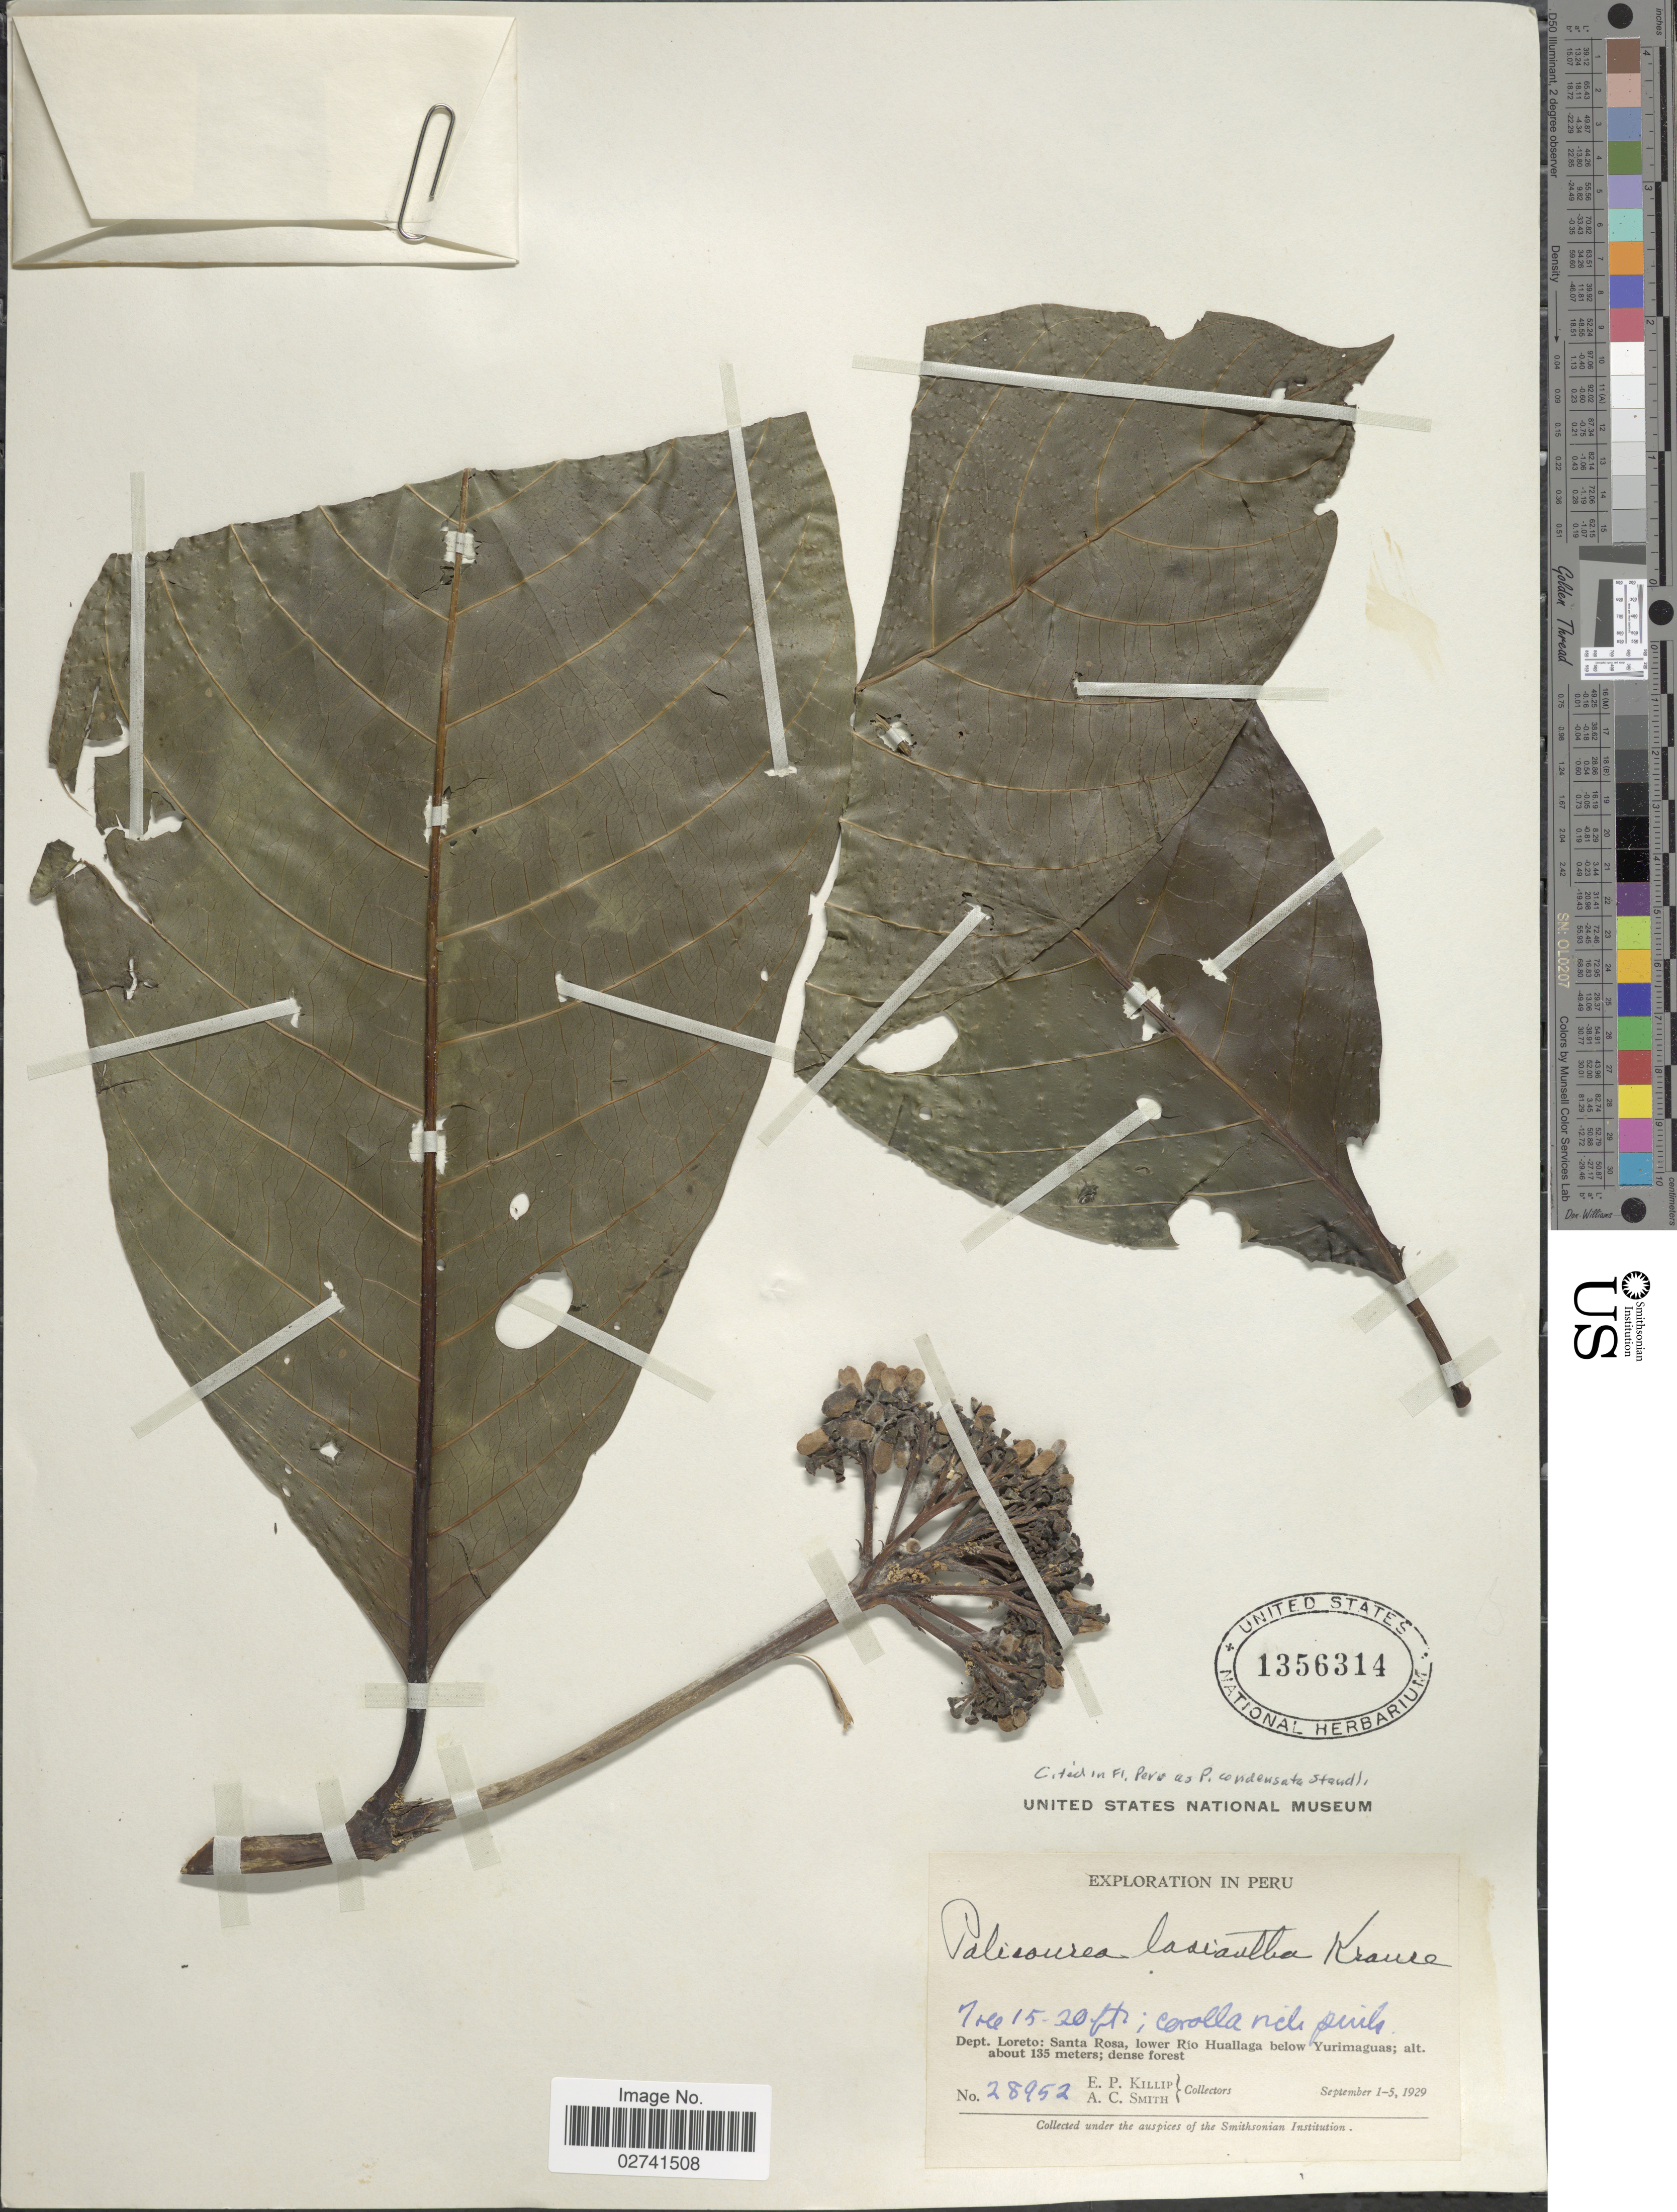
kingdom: Plantae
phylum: Tracheophyta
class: Magnoliopsida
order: Gentianales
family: Rubiaceae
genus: Palicourea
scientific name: Palicourea lasiantha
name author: Krause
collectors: E. P. Killip & A. C. Smith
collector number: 28952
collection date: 1929-09-01/1929-09-05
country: Peru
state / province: Loreto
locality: Dept. Loreto: Santa Rosa, lower Río Huallaga below Yurimaguas; dense forest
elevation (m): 135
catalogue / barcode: US 1356314